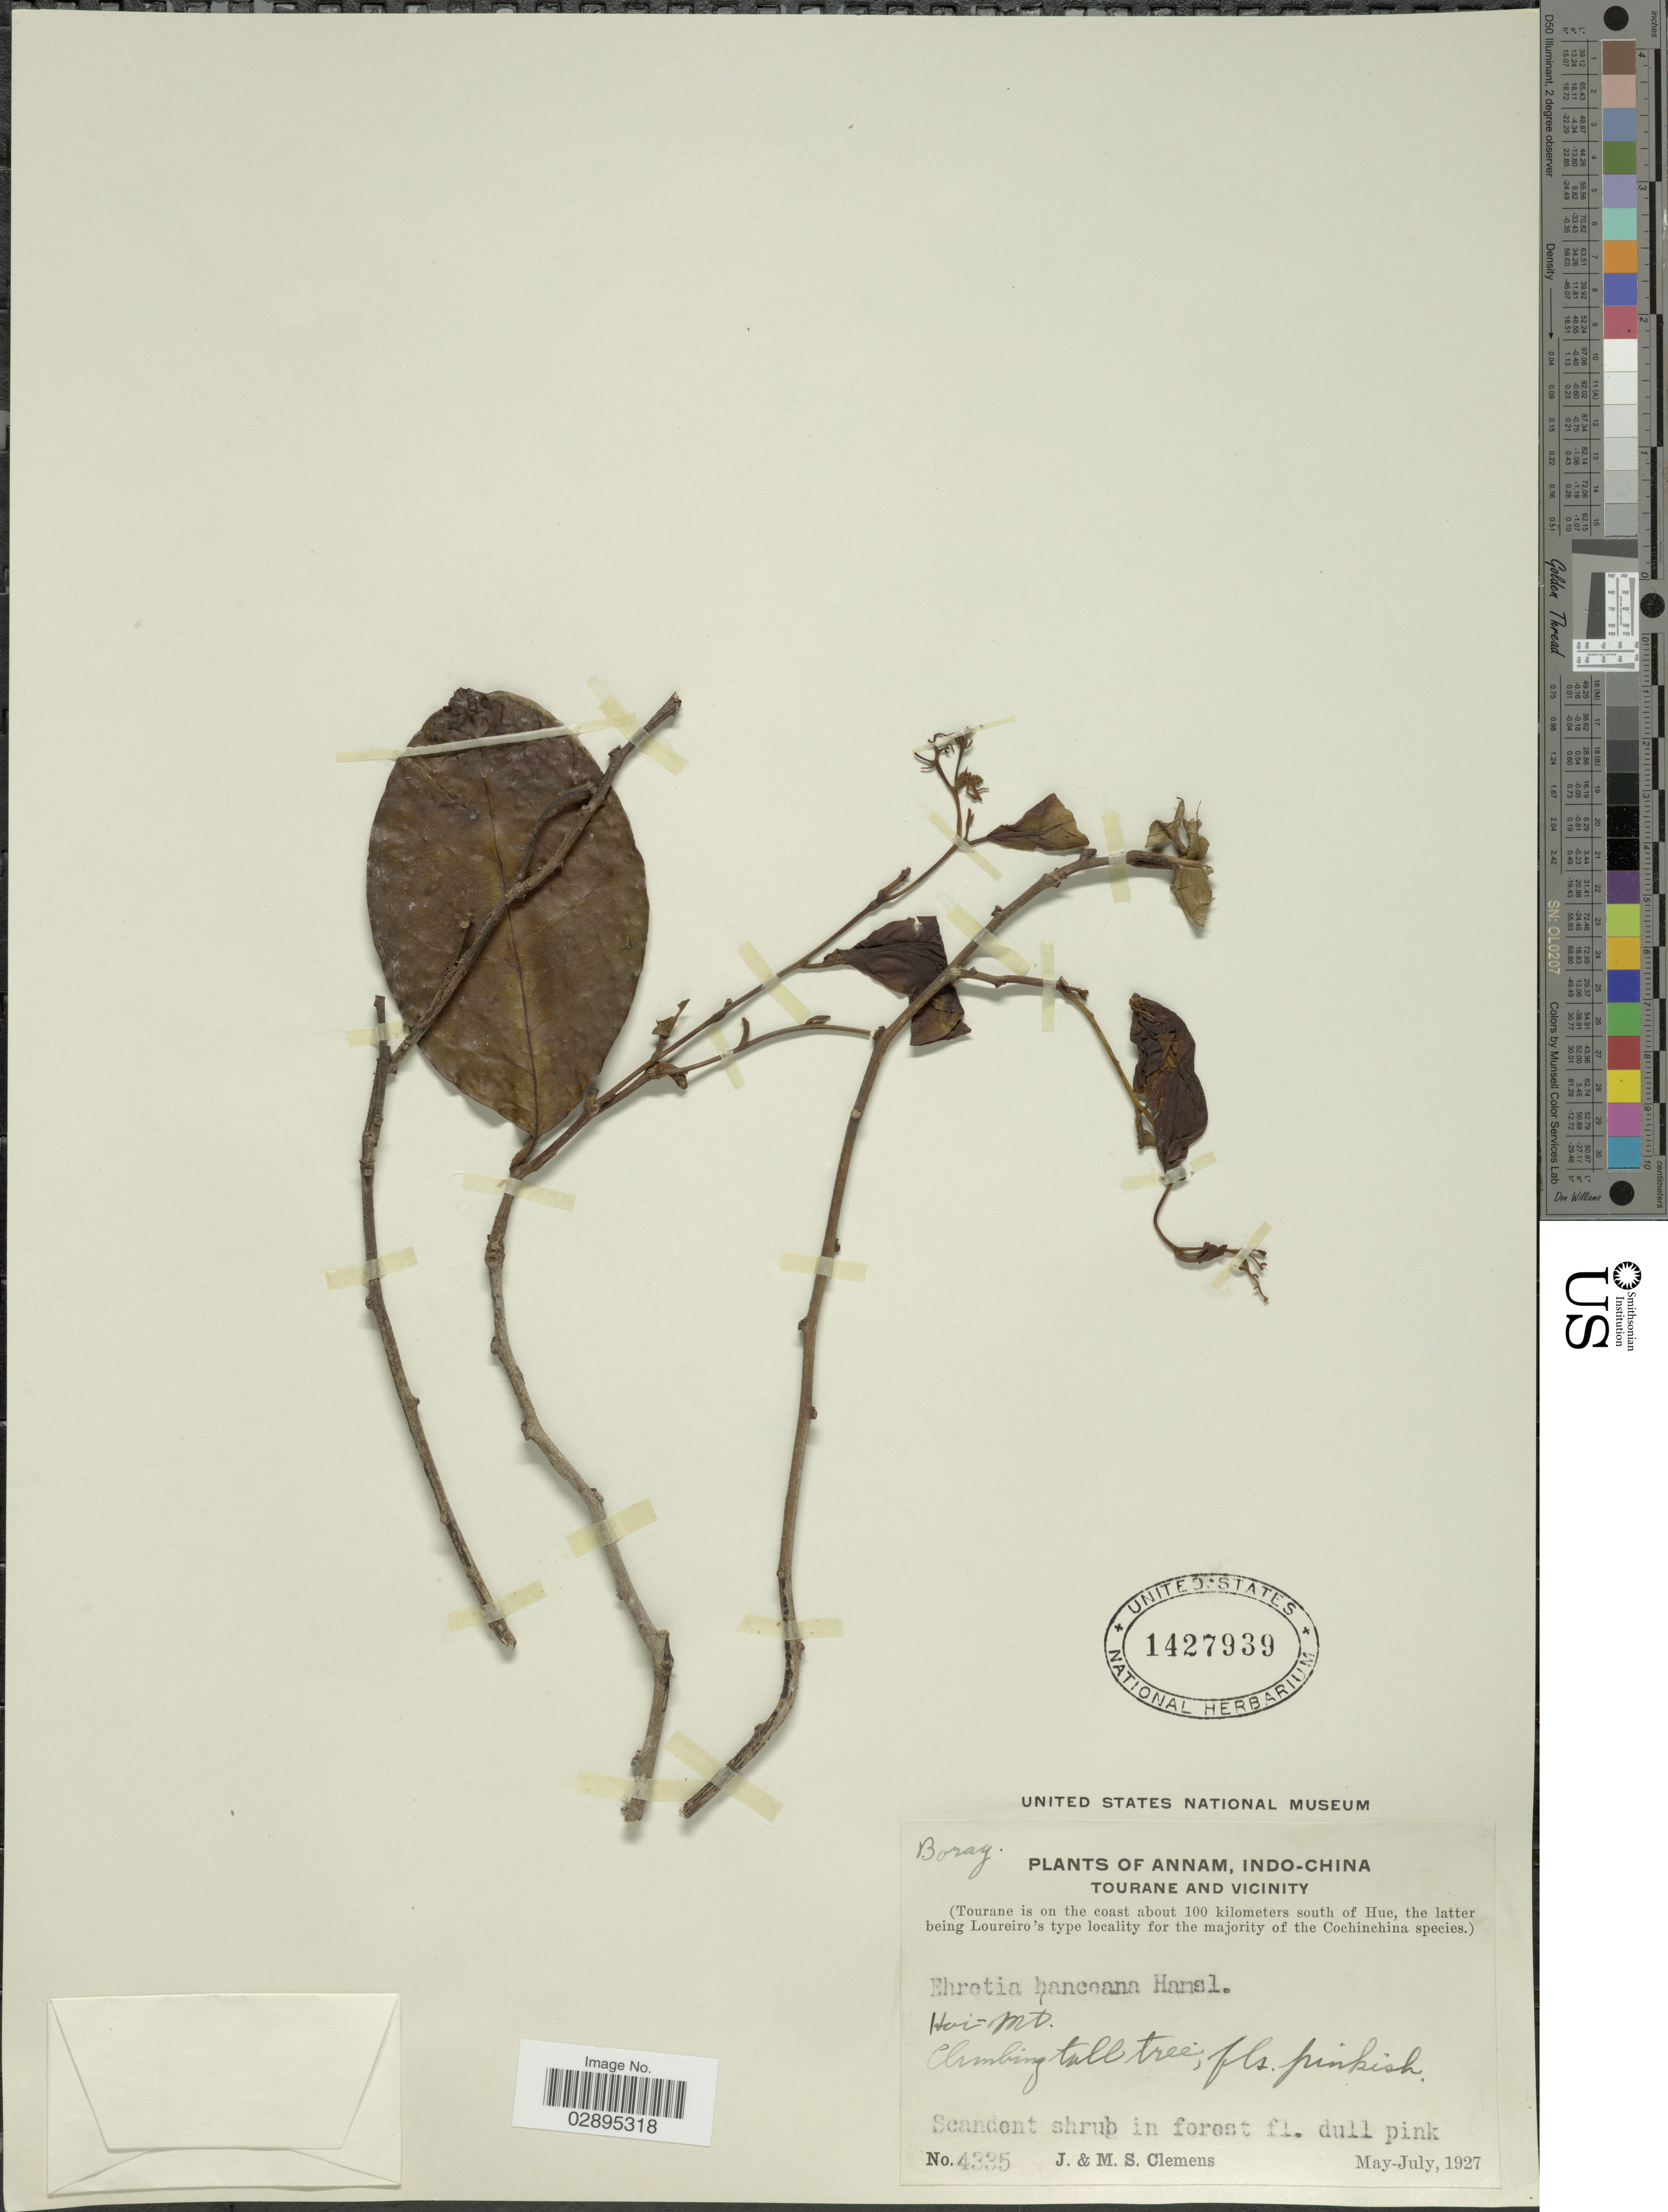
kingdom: Plantae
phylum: Tracheophyta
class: Magnoliopsida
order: Boraginales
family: Ehretiaceae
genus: Ehretia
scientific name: Ehretia hanceana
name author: Hemsl.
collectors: J. Clemens & M. S. Clemens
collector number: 4335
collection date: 1927-05/1927-07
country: Vietnam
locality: Annam, Indo-China. Tourane and vicinity (Tourane is on the coast about 100 kilometers south of Hue).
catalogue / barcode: US 1427939